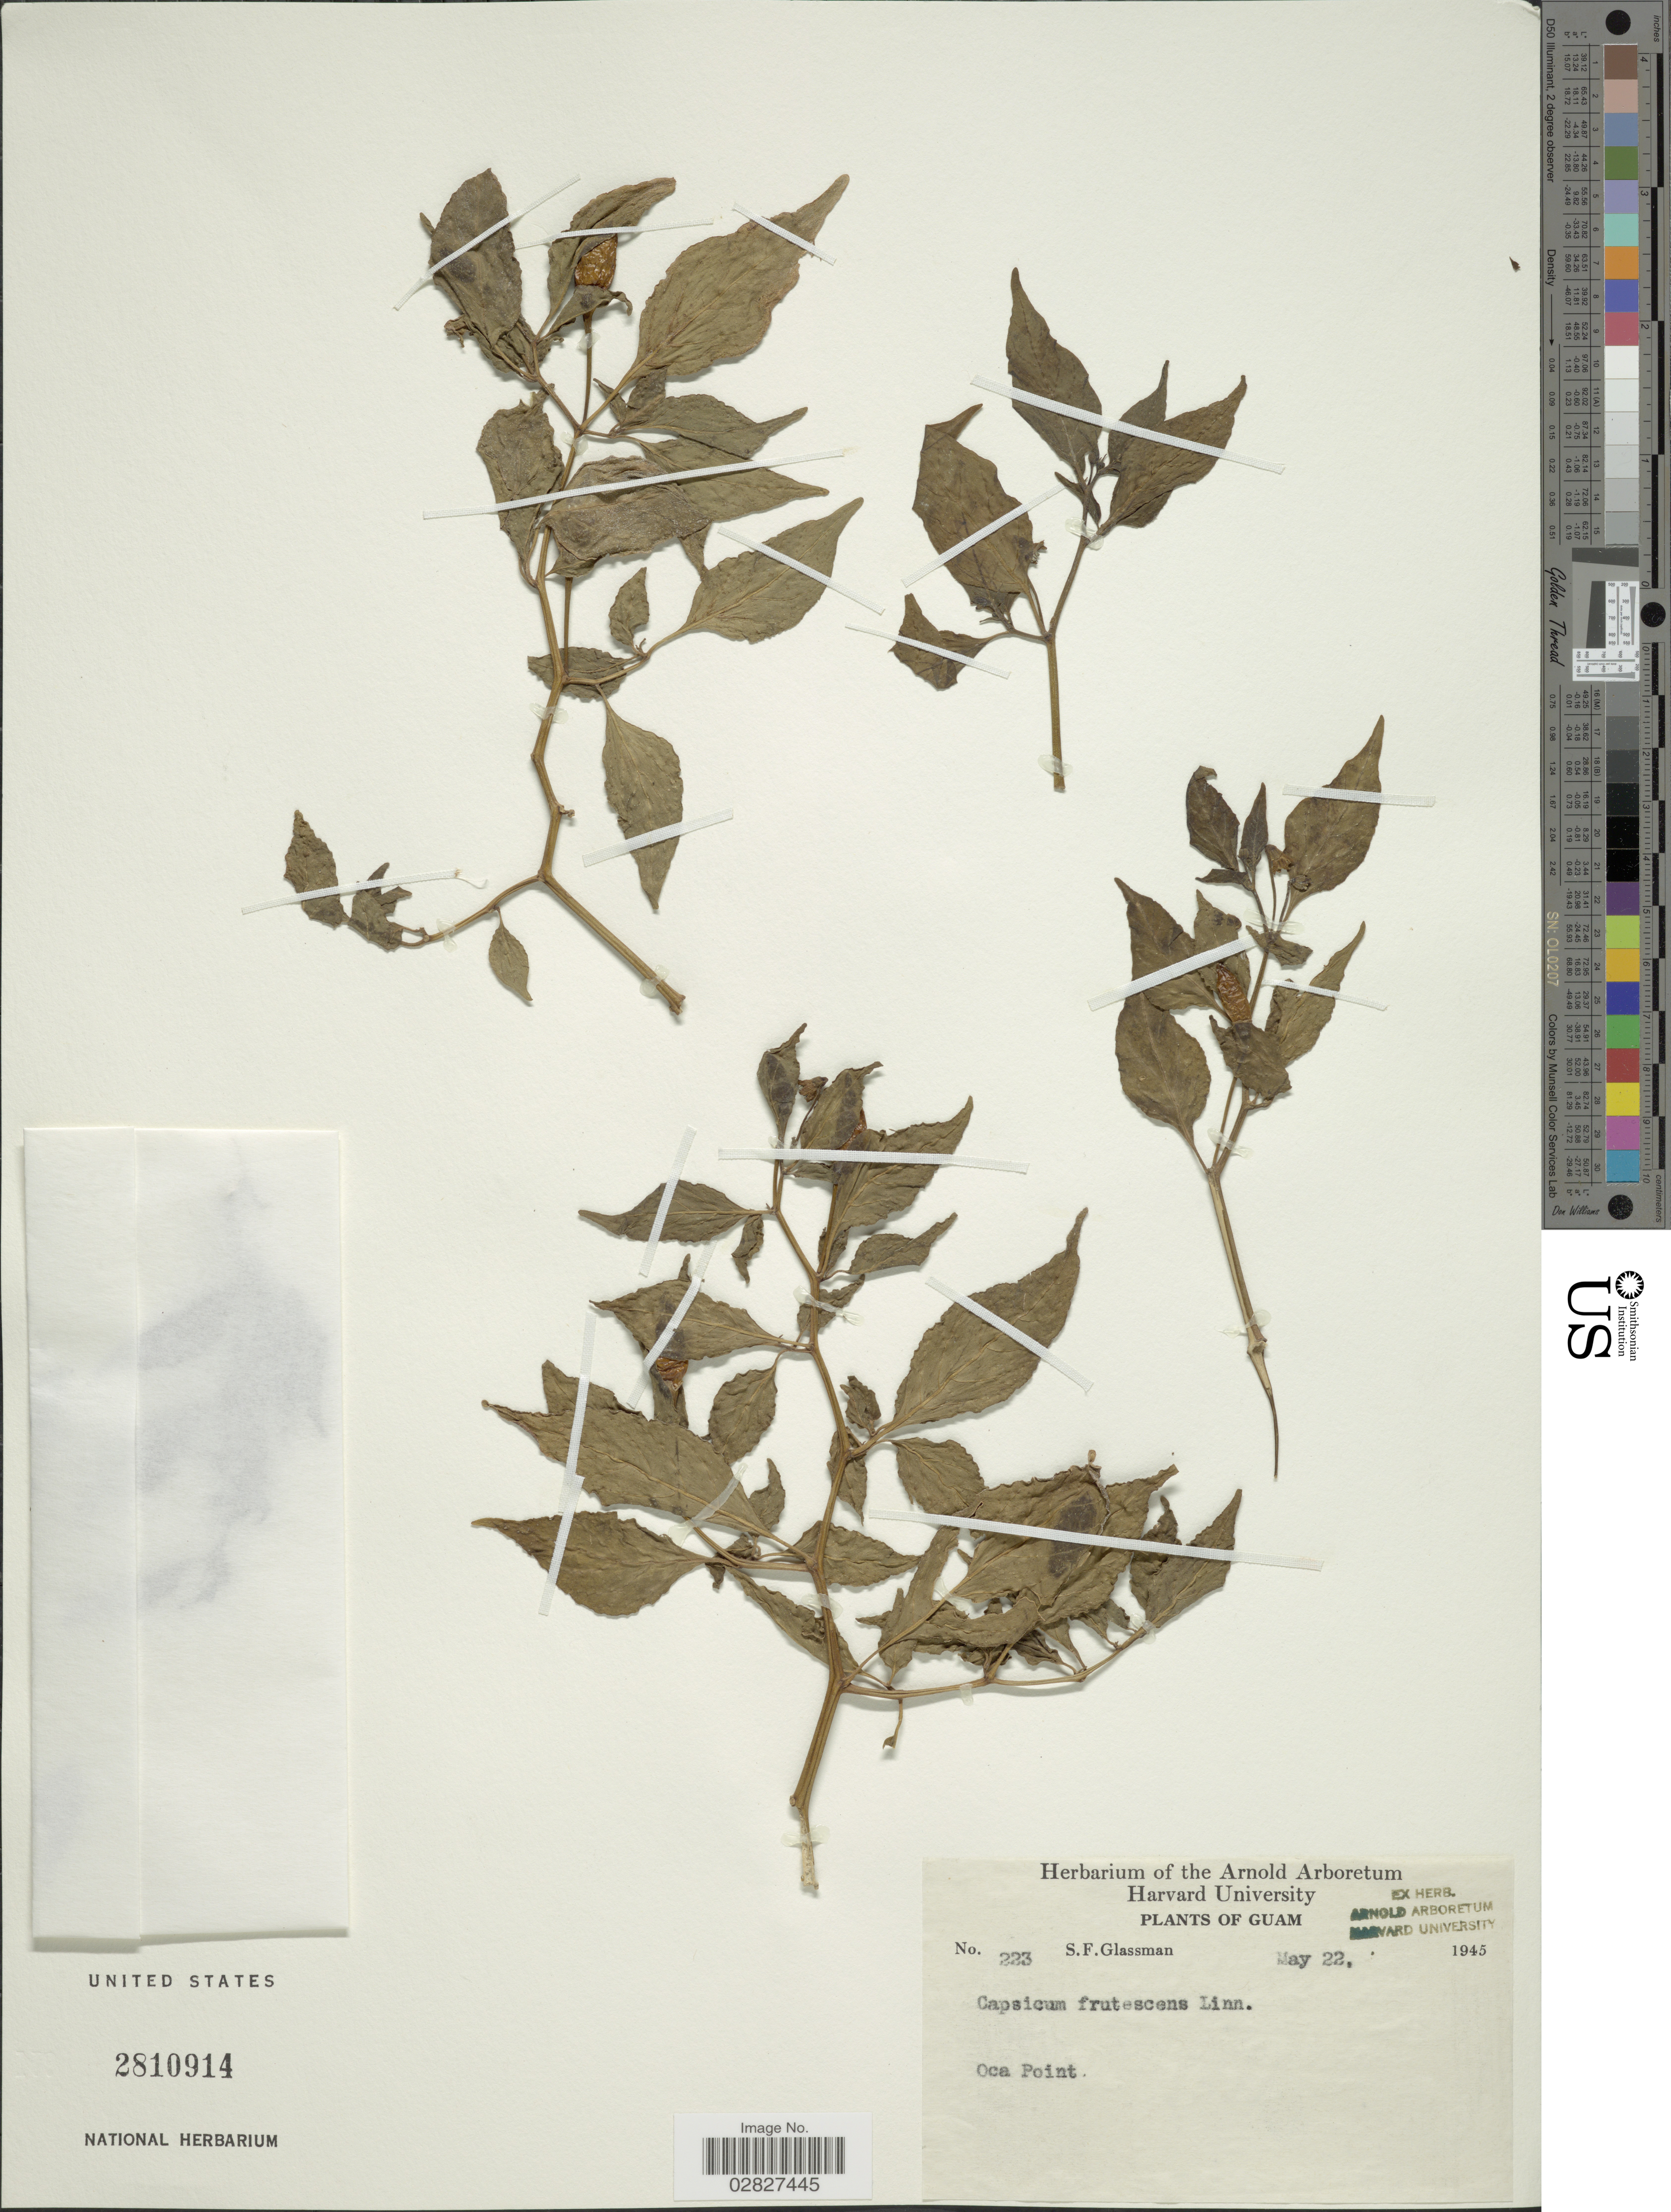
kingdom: Plantae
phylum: Tracheophyta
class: Magnoliopsida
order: Solanales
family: Solanaceae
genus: Capsicum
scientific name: Capsicum frutescens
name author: L.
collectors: S. F. Glassman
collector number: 223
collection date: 1945-05-22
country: Guam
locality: Oca Point.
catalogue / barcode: US 2810914